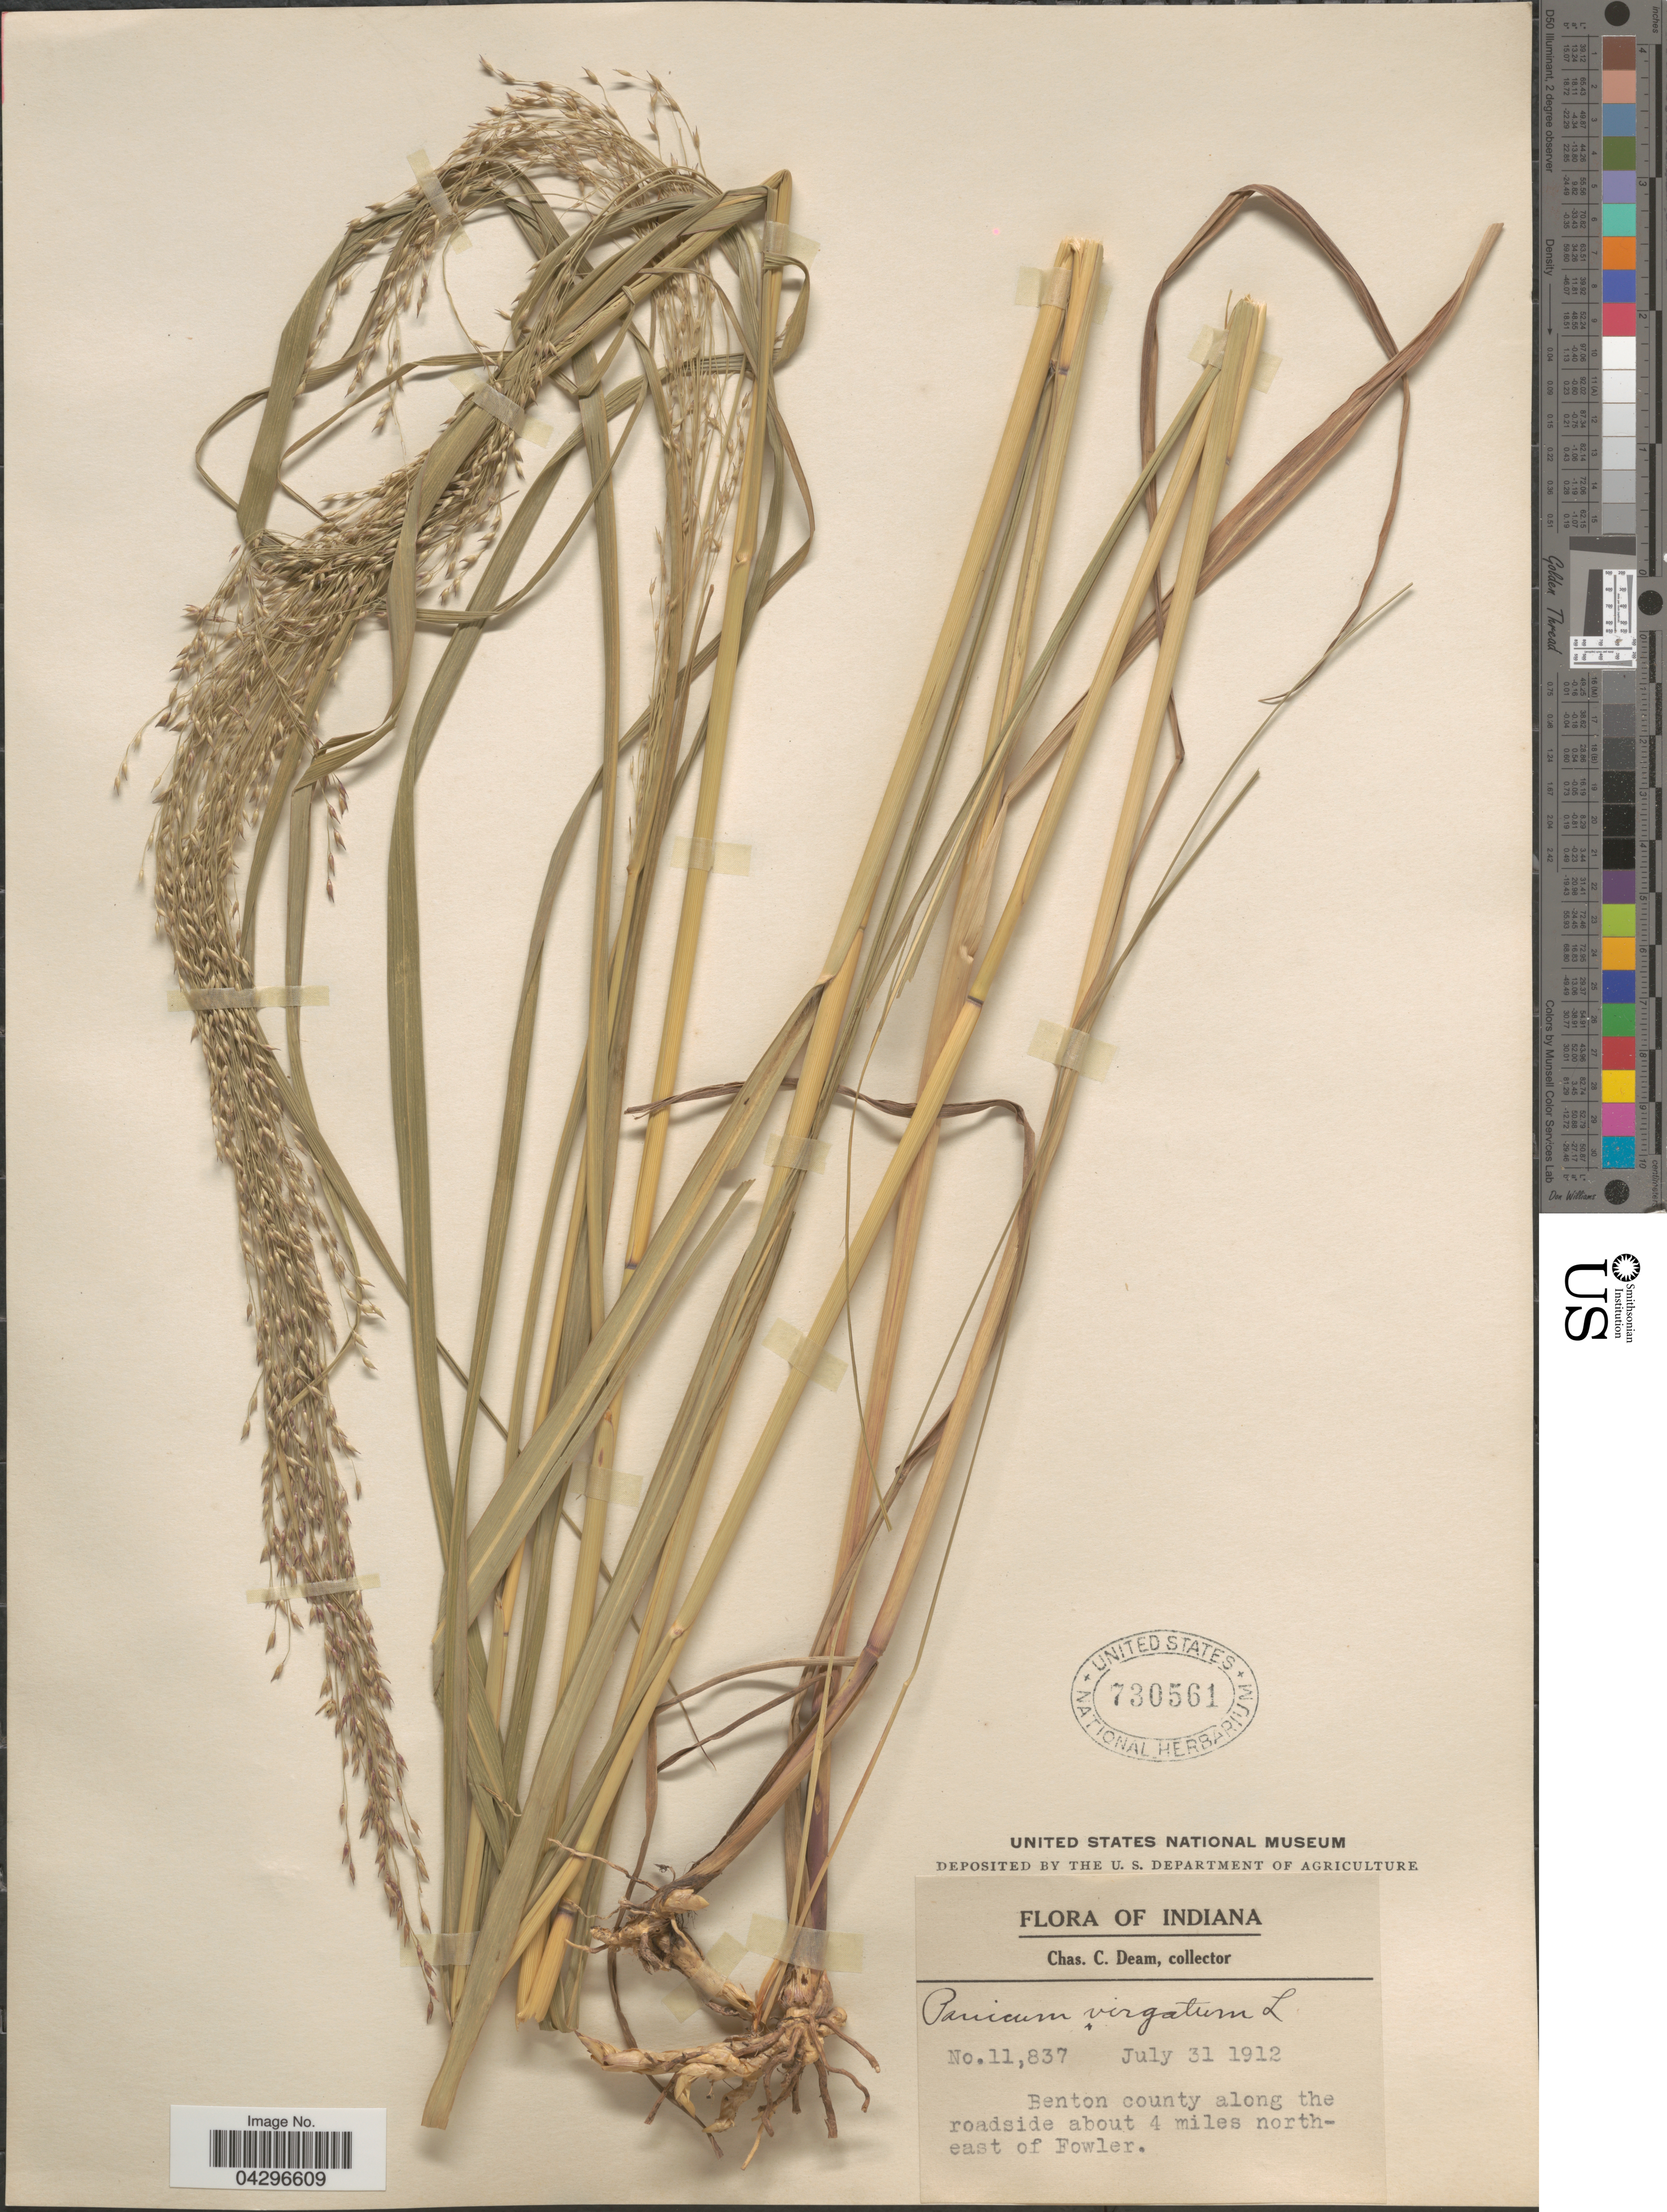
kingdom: Plantae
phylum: Tracheophyta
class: Liliopsida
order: Poales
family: Poaceae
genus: Panicum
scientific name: Panicum virgatum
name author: L.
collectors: C. C. Deam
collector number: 11,837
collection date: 1912-07-31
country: United States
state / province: Indiana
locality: Benton county along the roadside about 4 miles northeast of Fowler.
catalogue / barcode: US 730561